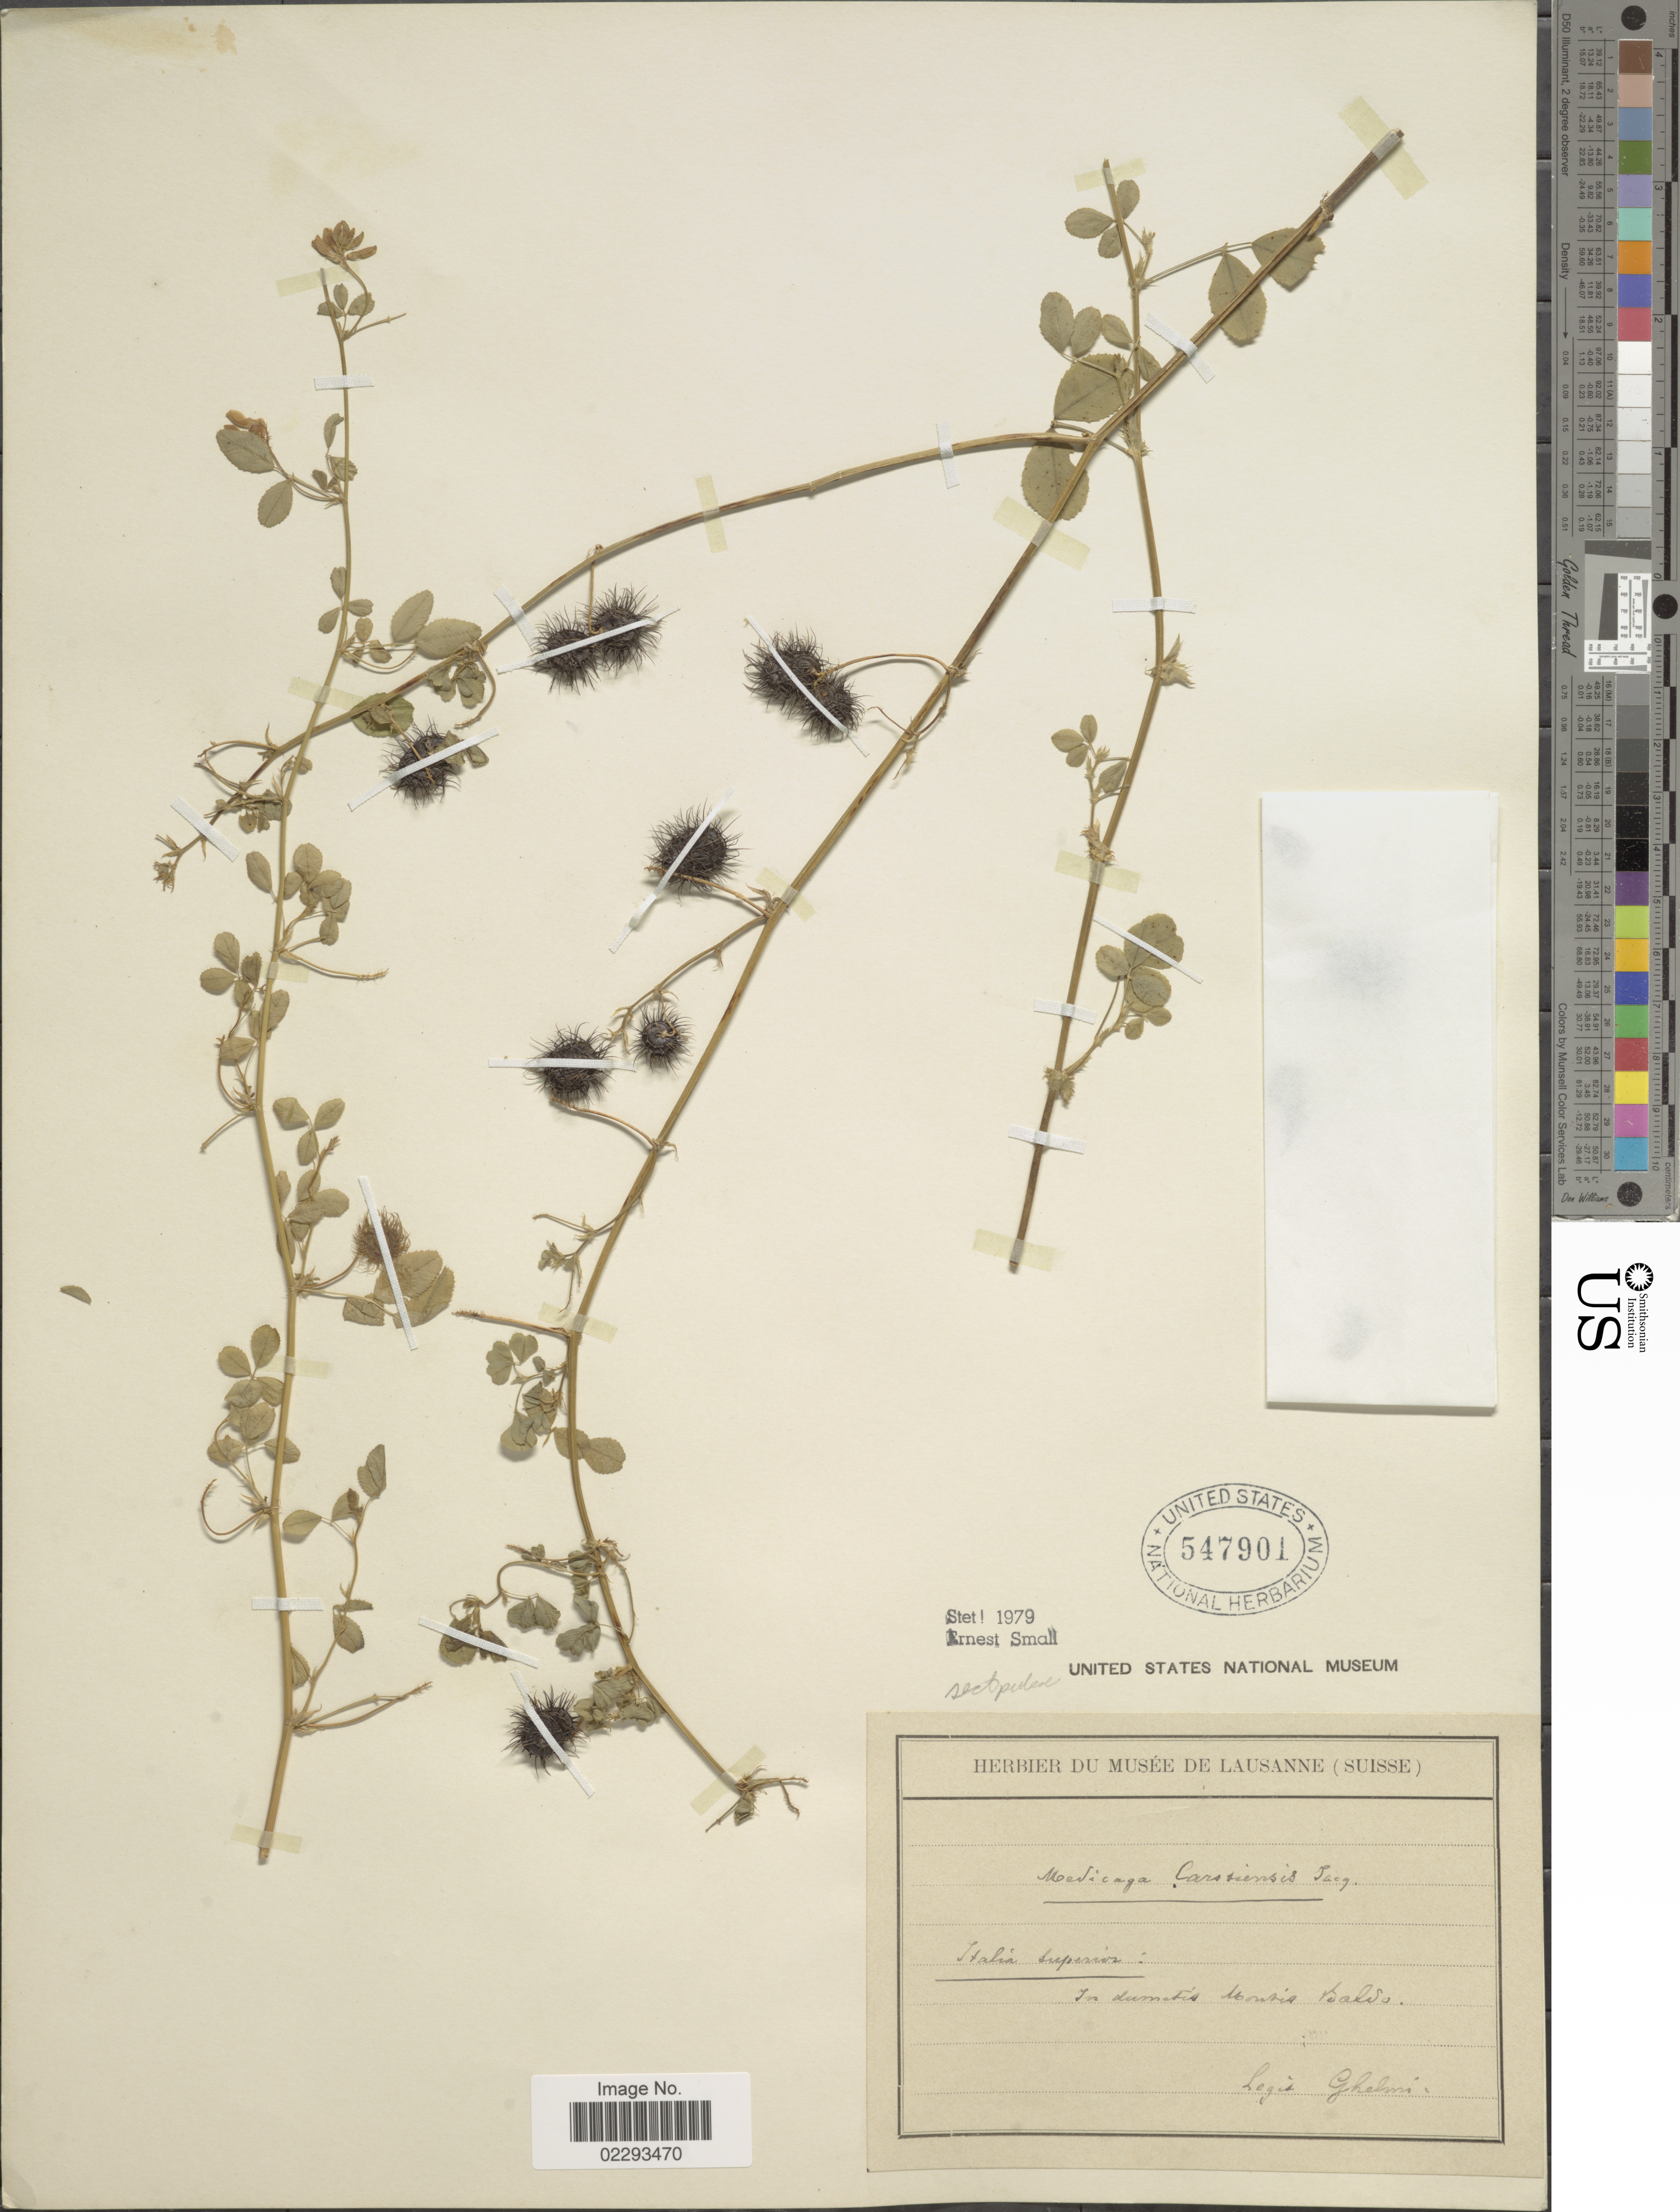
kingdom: Plantae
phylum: Tracheophyta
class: Magnoliopsida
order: Fabales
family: Fabaceae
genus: Medicago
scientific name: Medicago carstiensis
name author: Wulfen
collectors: Ghelmi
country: Italy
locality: Ialia superior: in dumentis Montis Balvo [interpreted]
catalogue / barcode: US 547901